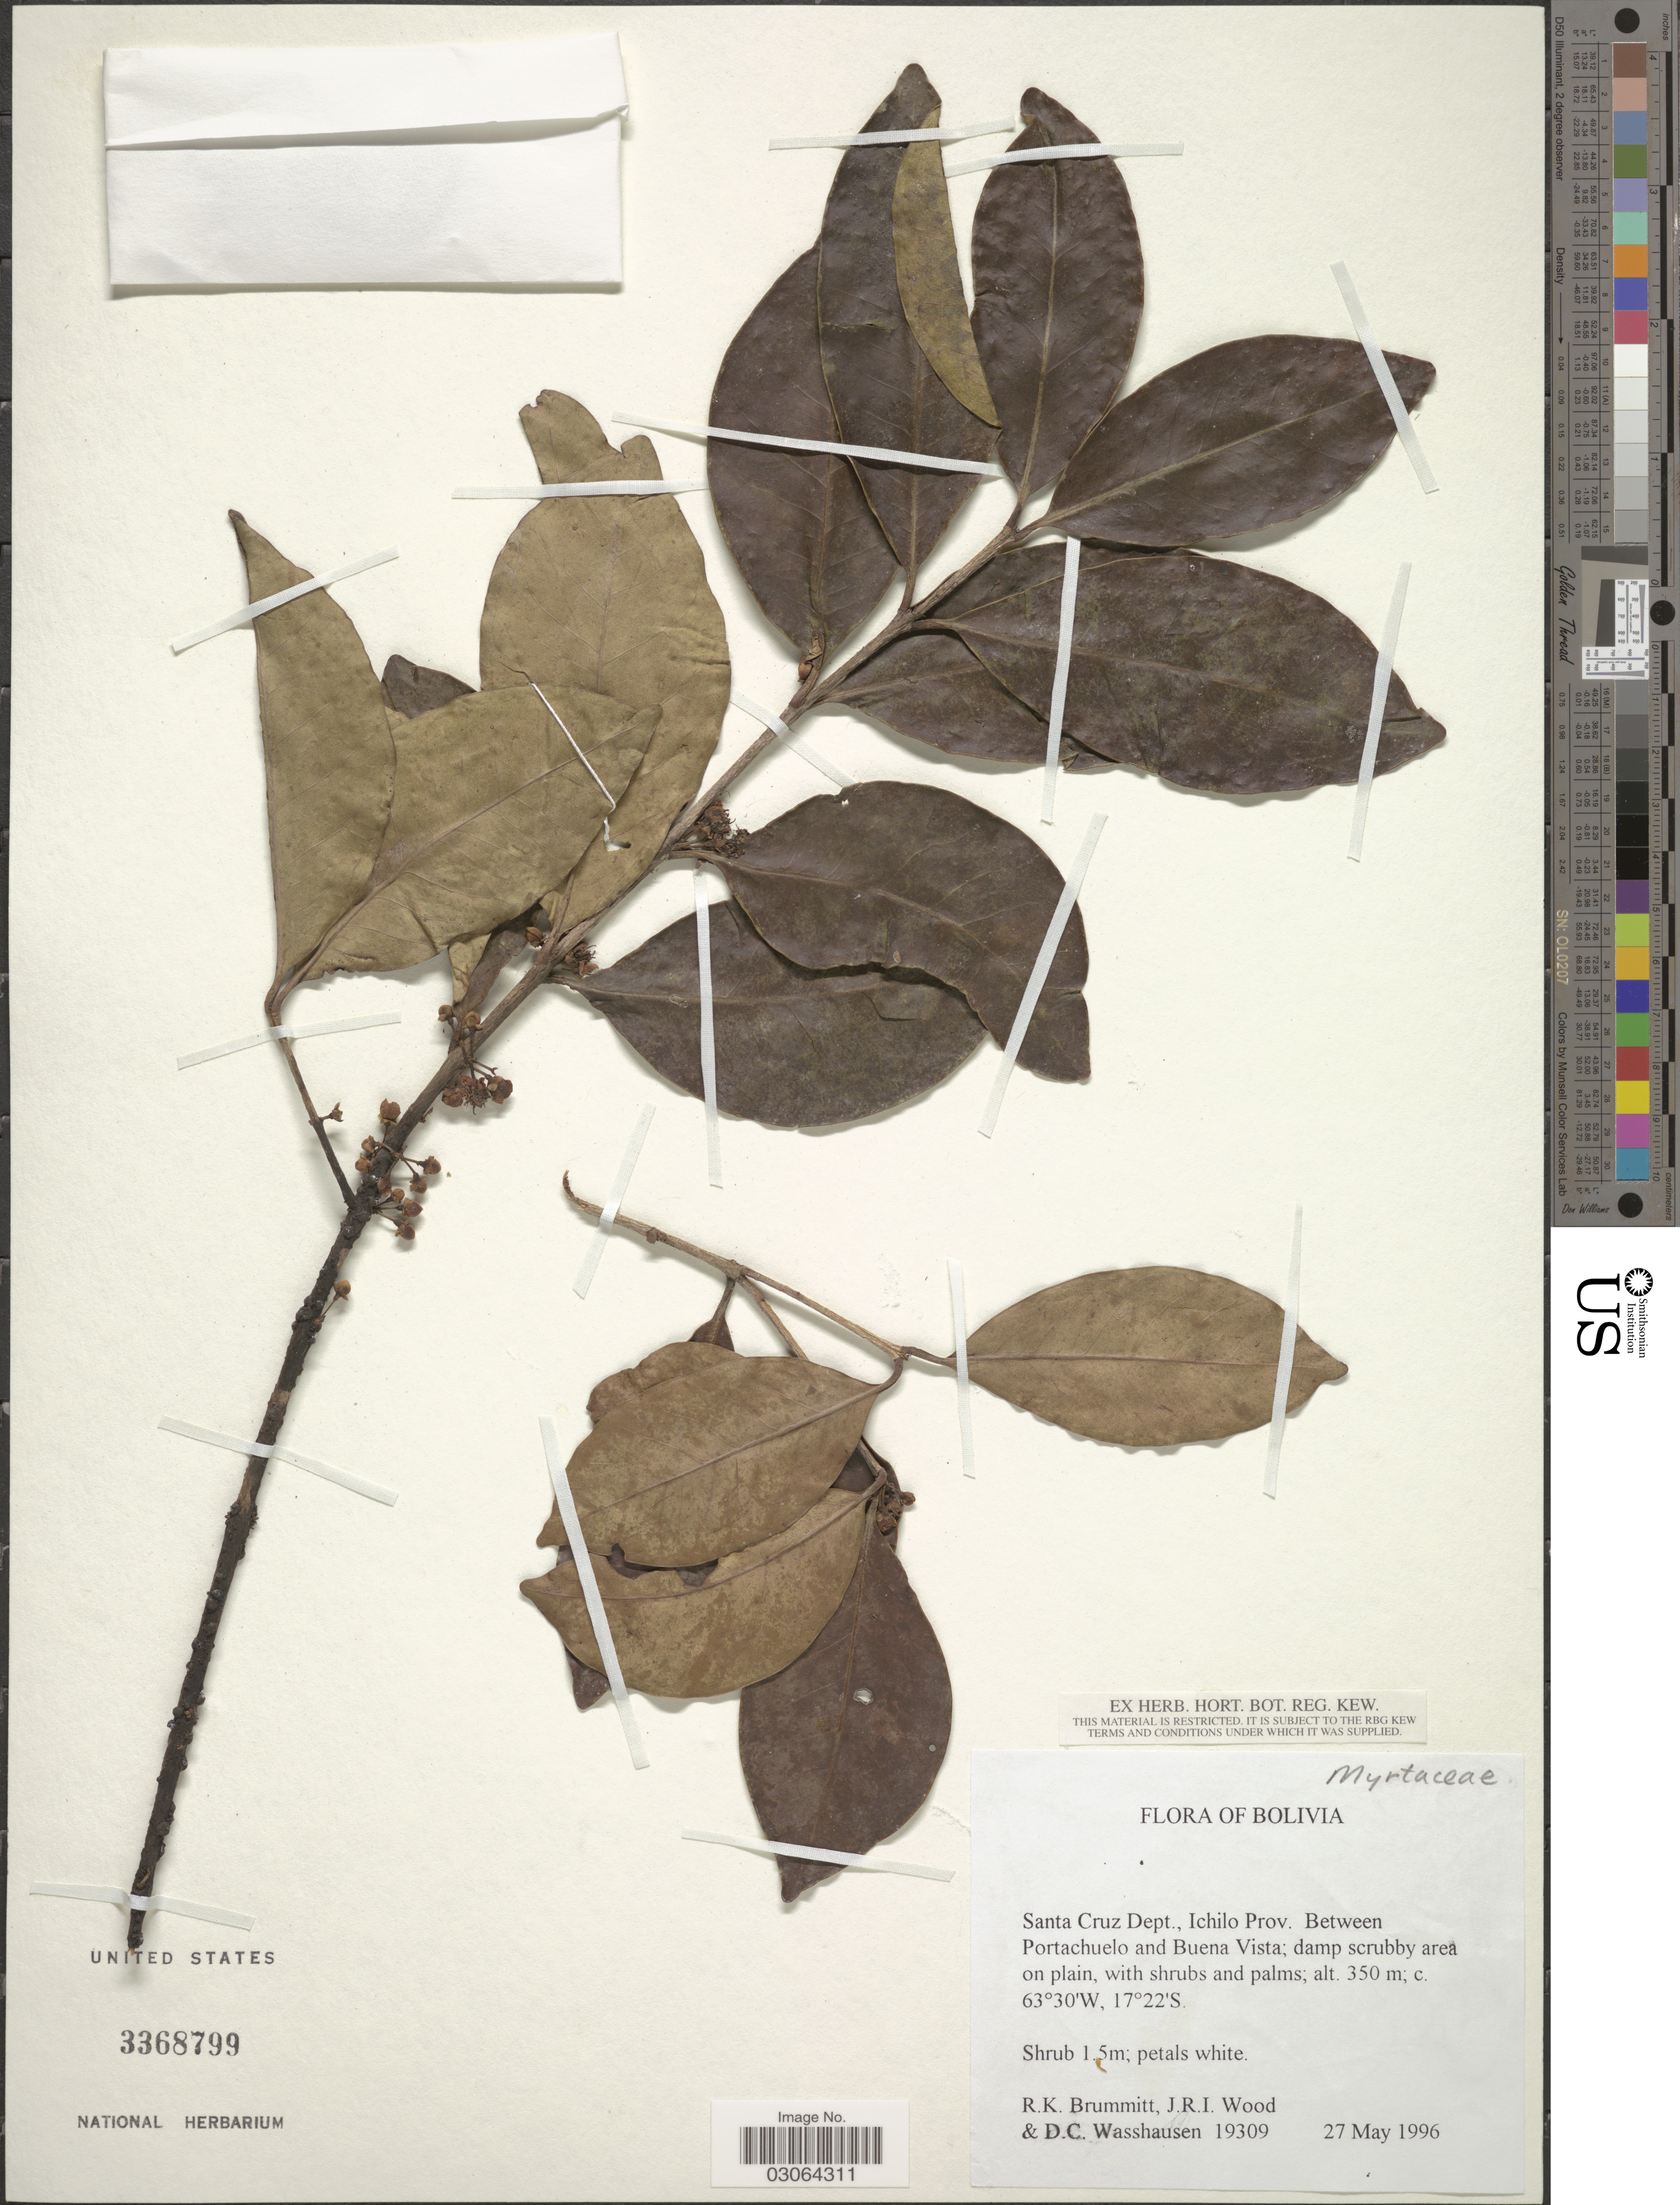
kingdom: Plantae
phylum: Tracheophyta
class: Magnoliopsida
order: Myrtales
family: Myrtaceae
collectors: R. Brummitt, J. R. I. Wood & D. C. Wasshausen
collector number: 19309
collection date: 1996-05-27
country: Bolivia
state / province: Santa Cruz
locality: Santa Cruz Dept., Ichilo Prov., Between Portachuelo and Buena Vista.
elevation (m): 350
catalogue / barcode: US 3368799